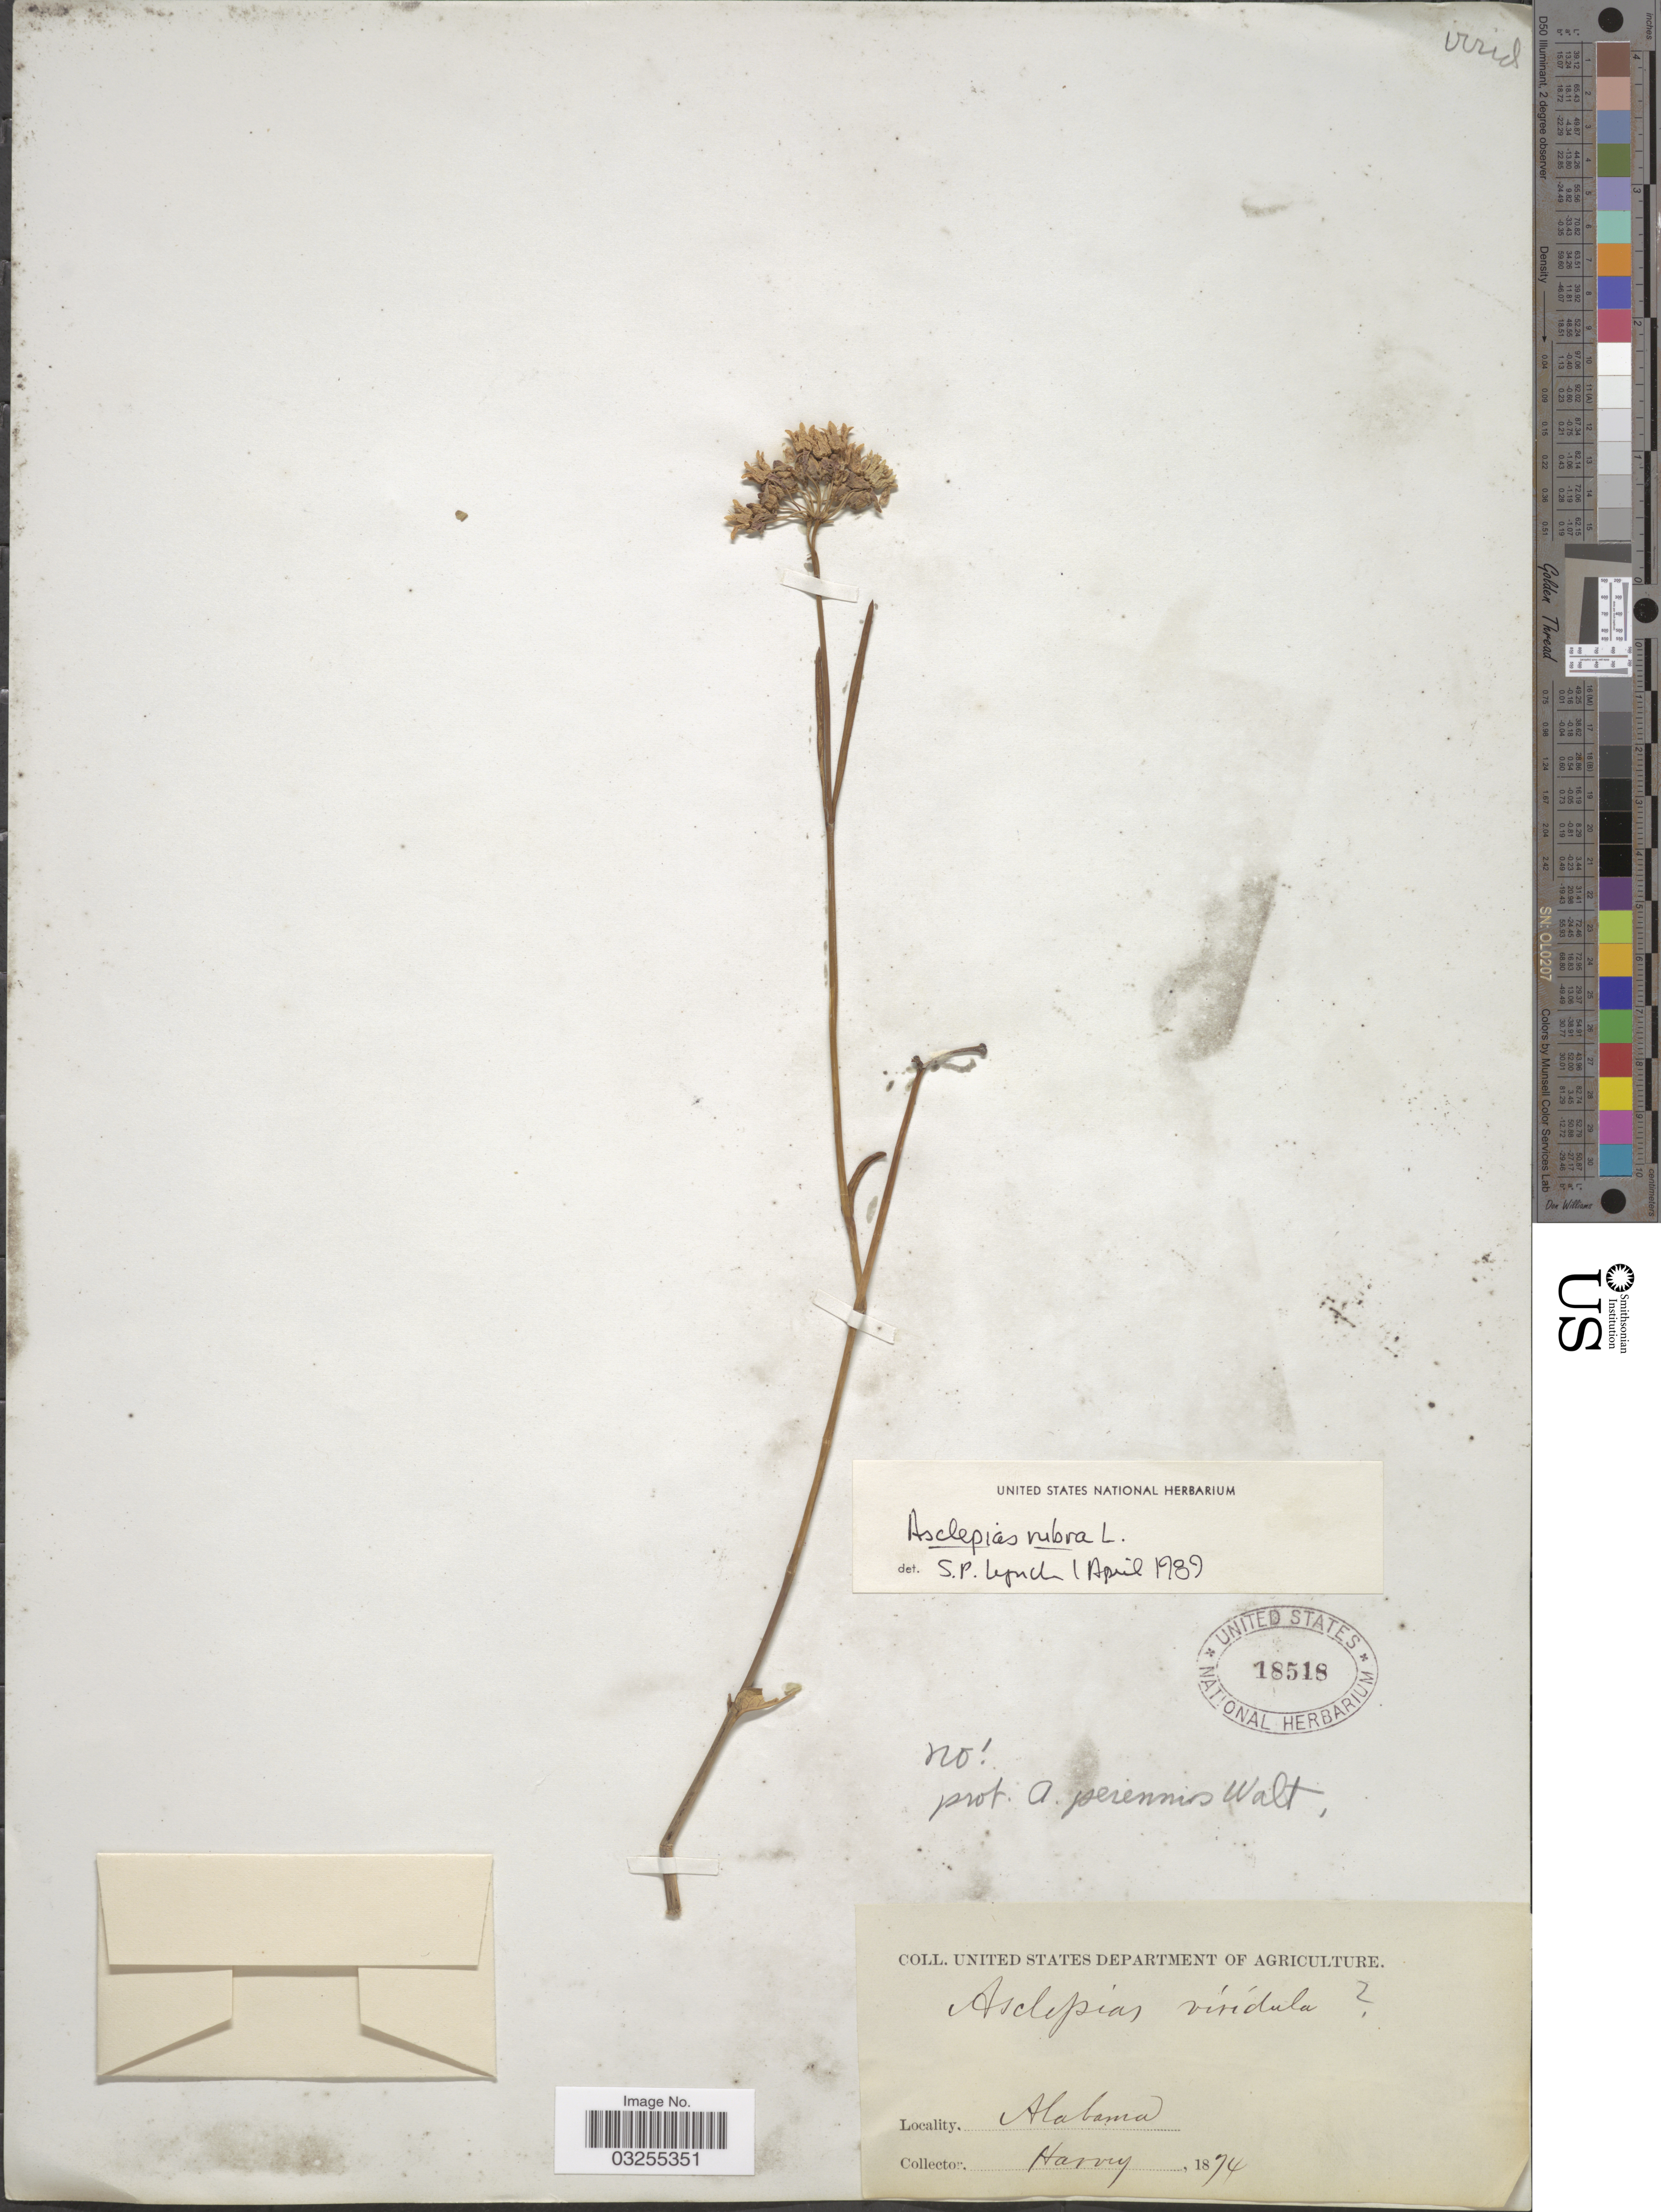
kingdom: Plantae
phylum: Tracheophyta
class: Magnoliopsida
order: Gentianales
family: Apocynaceae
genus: Asclepias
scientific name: Asclepias rubra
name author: L.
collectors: -. Harvey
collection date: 1874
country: United States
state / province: Alabama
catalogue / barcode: US 18518